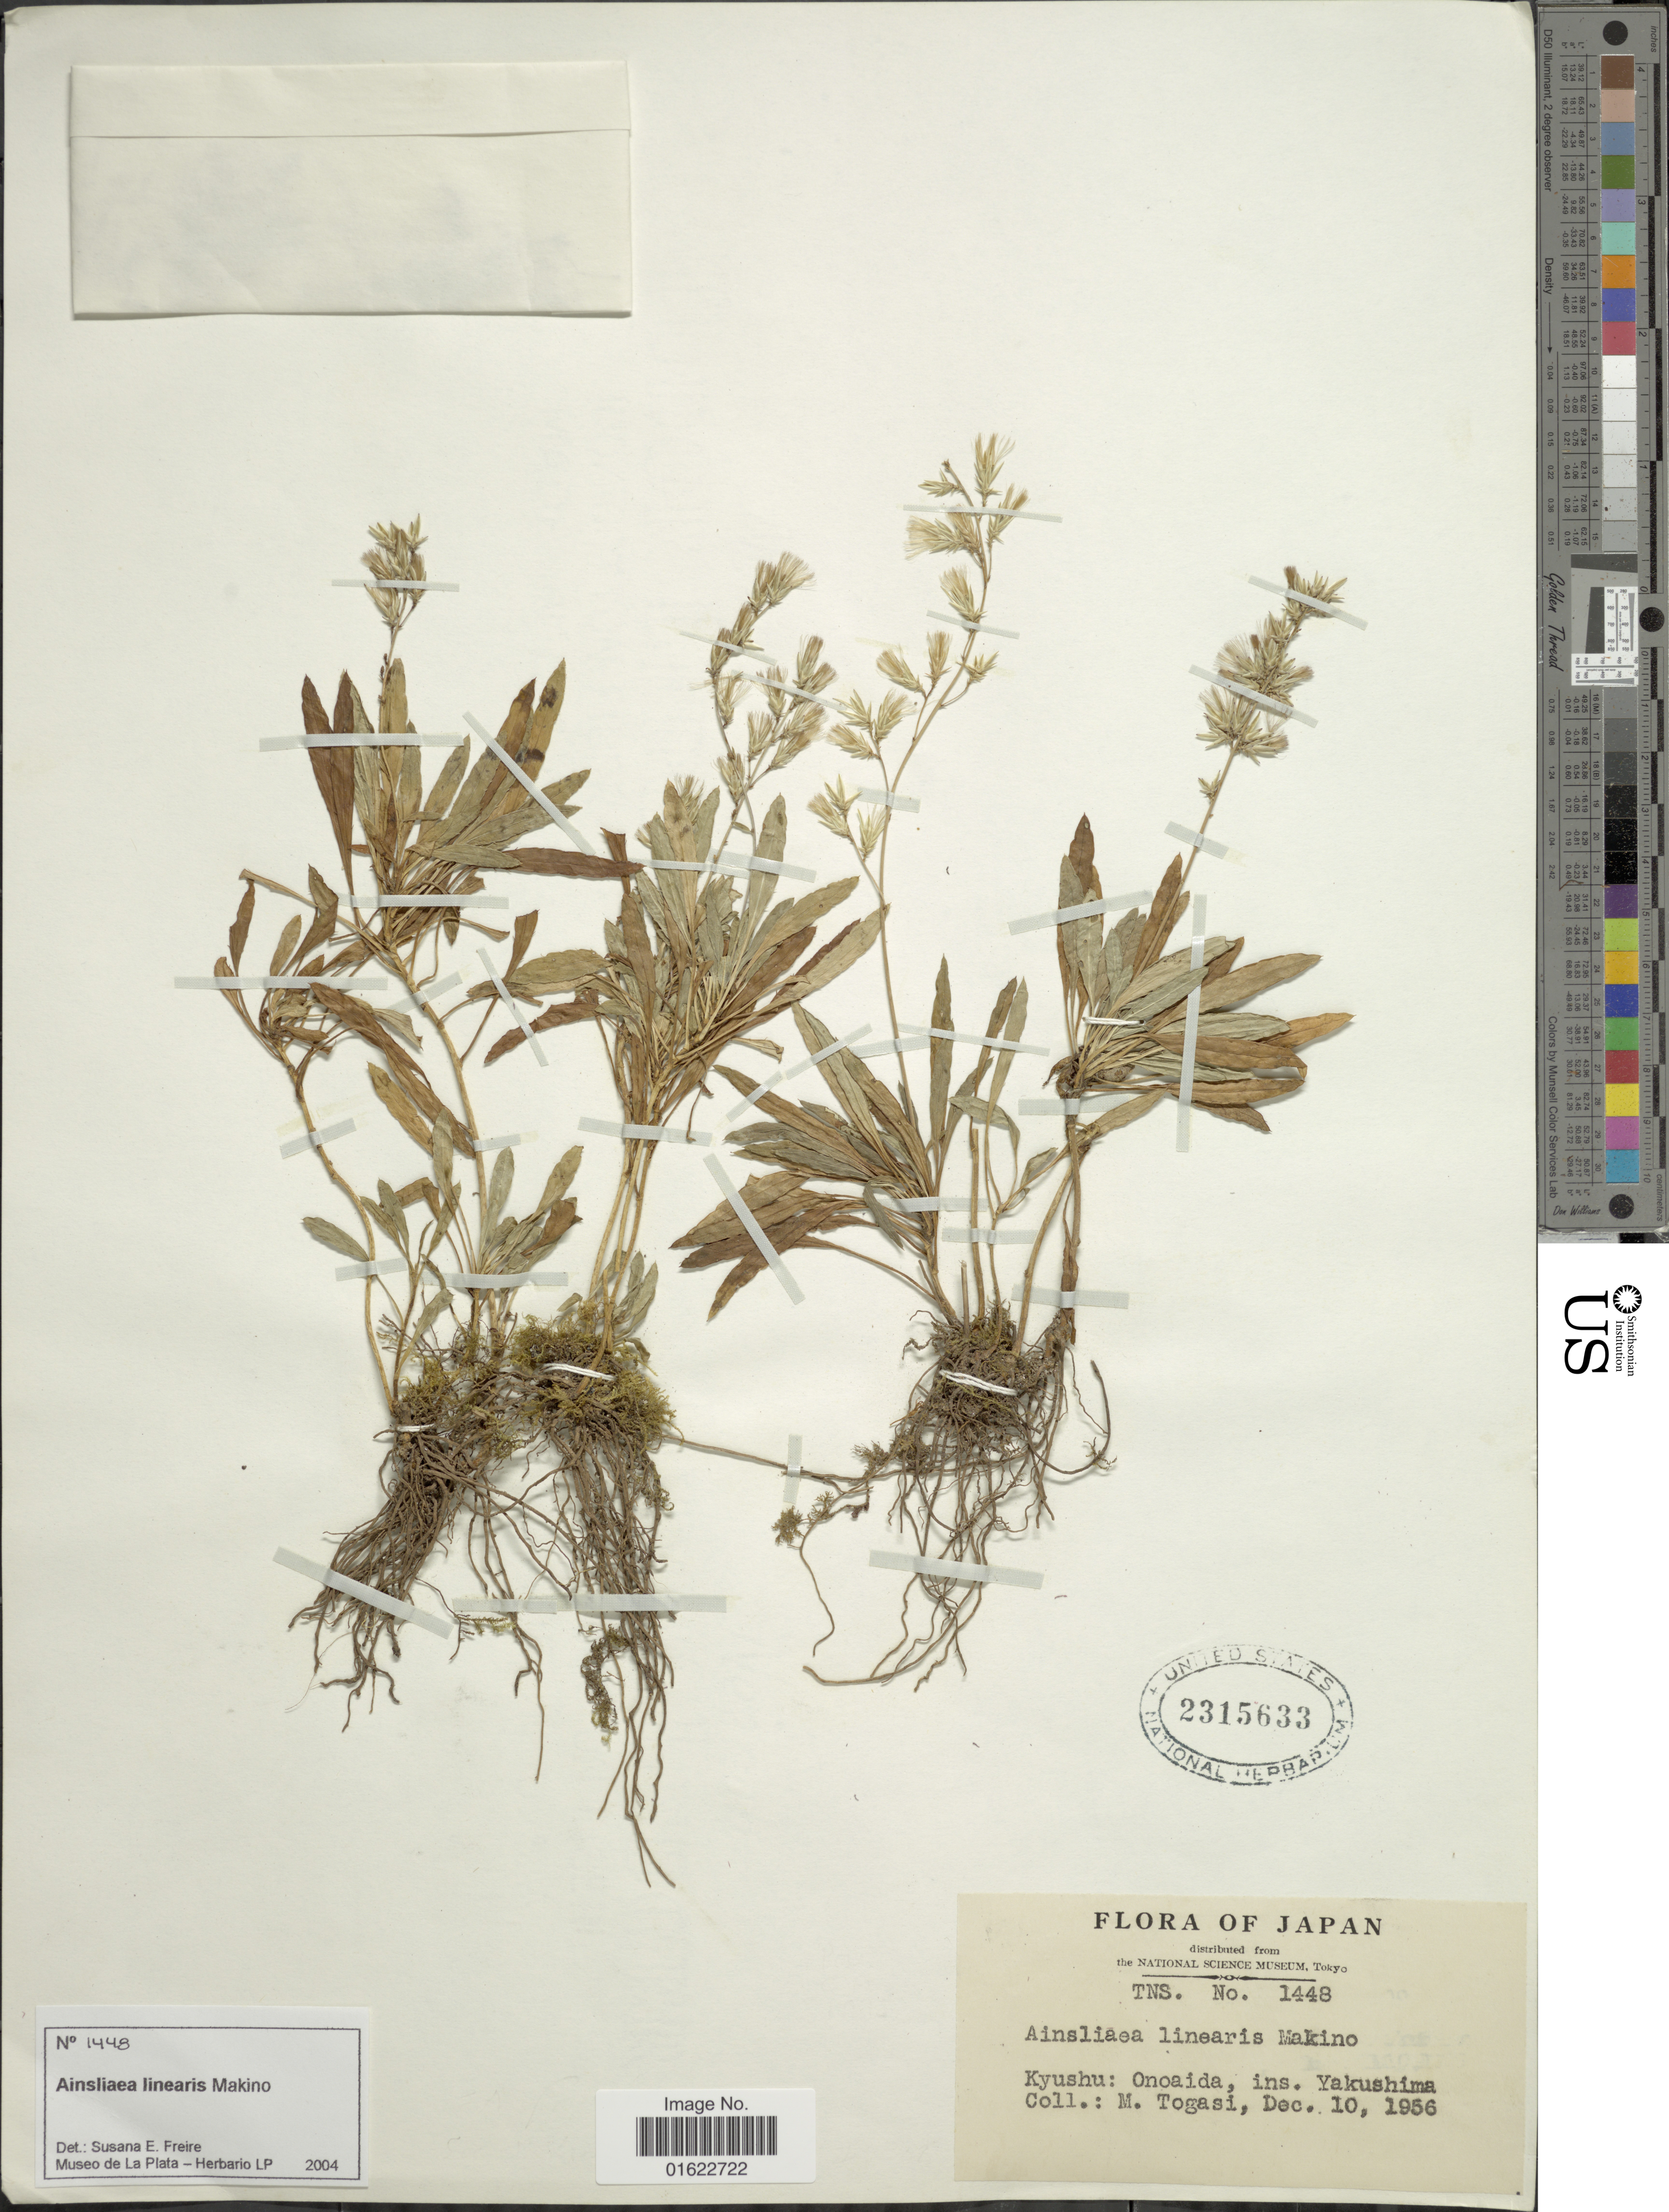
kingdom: Plantae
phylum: Tracheophyta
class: Magnoliopsida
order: Asterales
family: Asteraceae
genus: Ainsliaea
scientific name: Ainsliaea linearis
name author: Makino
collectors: M. Togasi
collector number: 1448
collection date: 1956-12-10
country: Japan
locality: Kyushu: Onoaida, ins. Yakushima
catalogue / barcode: US 2315633